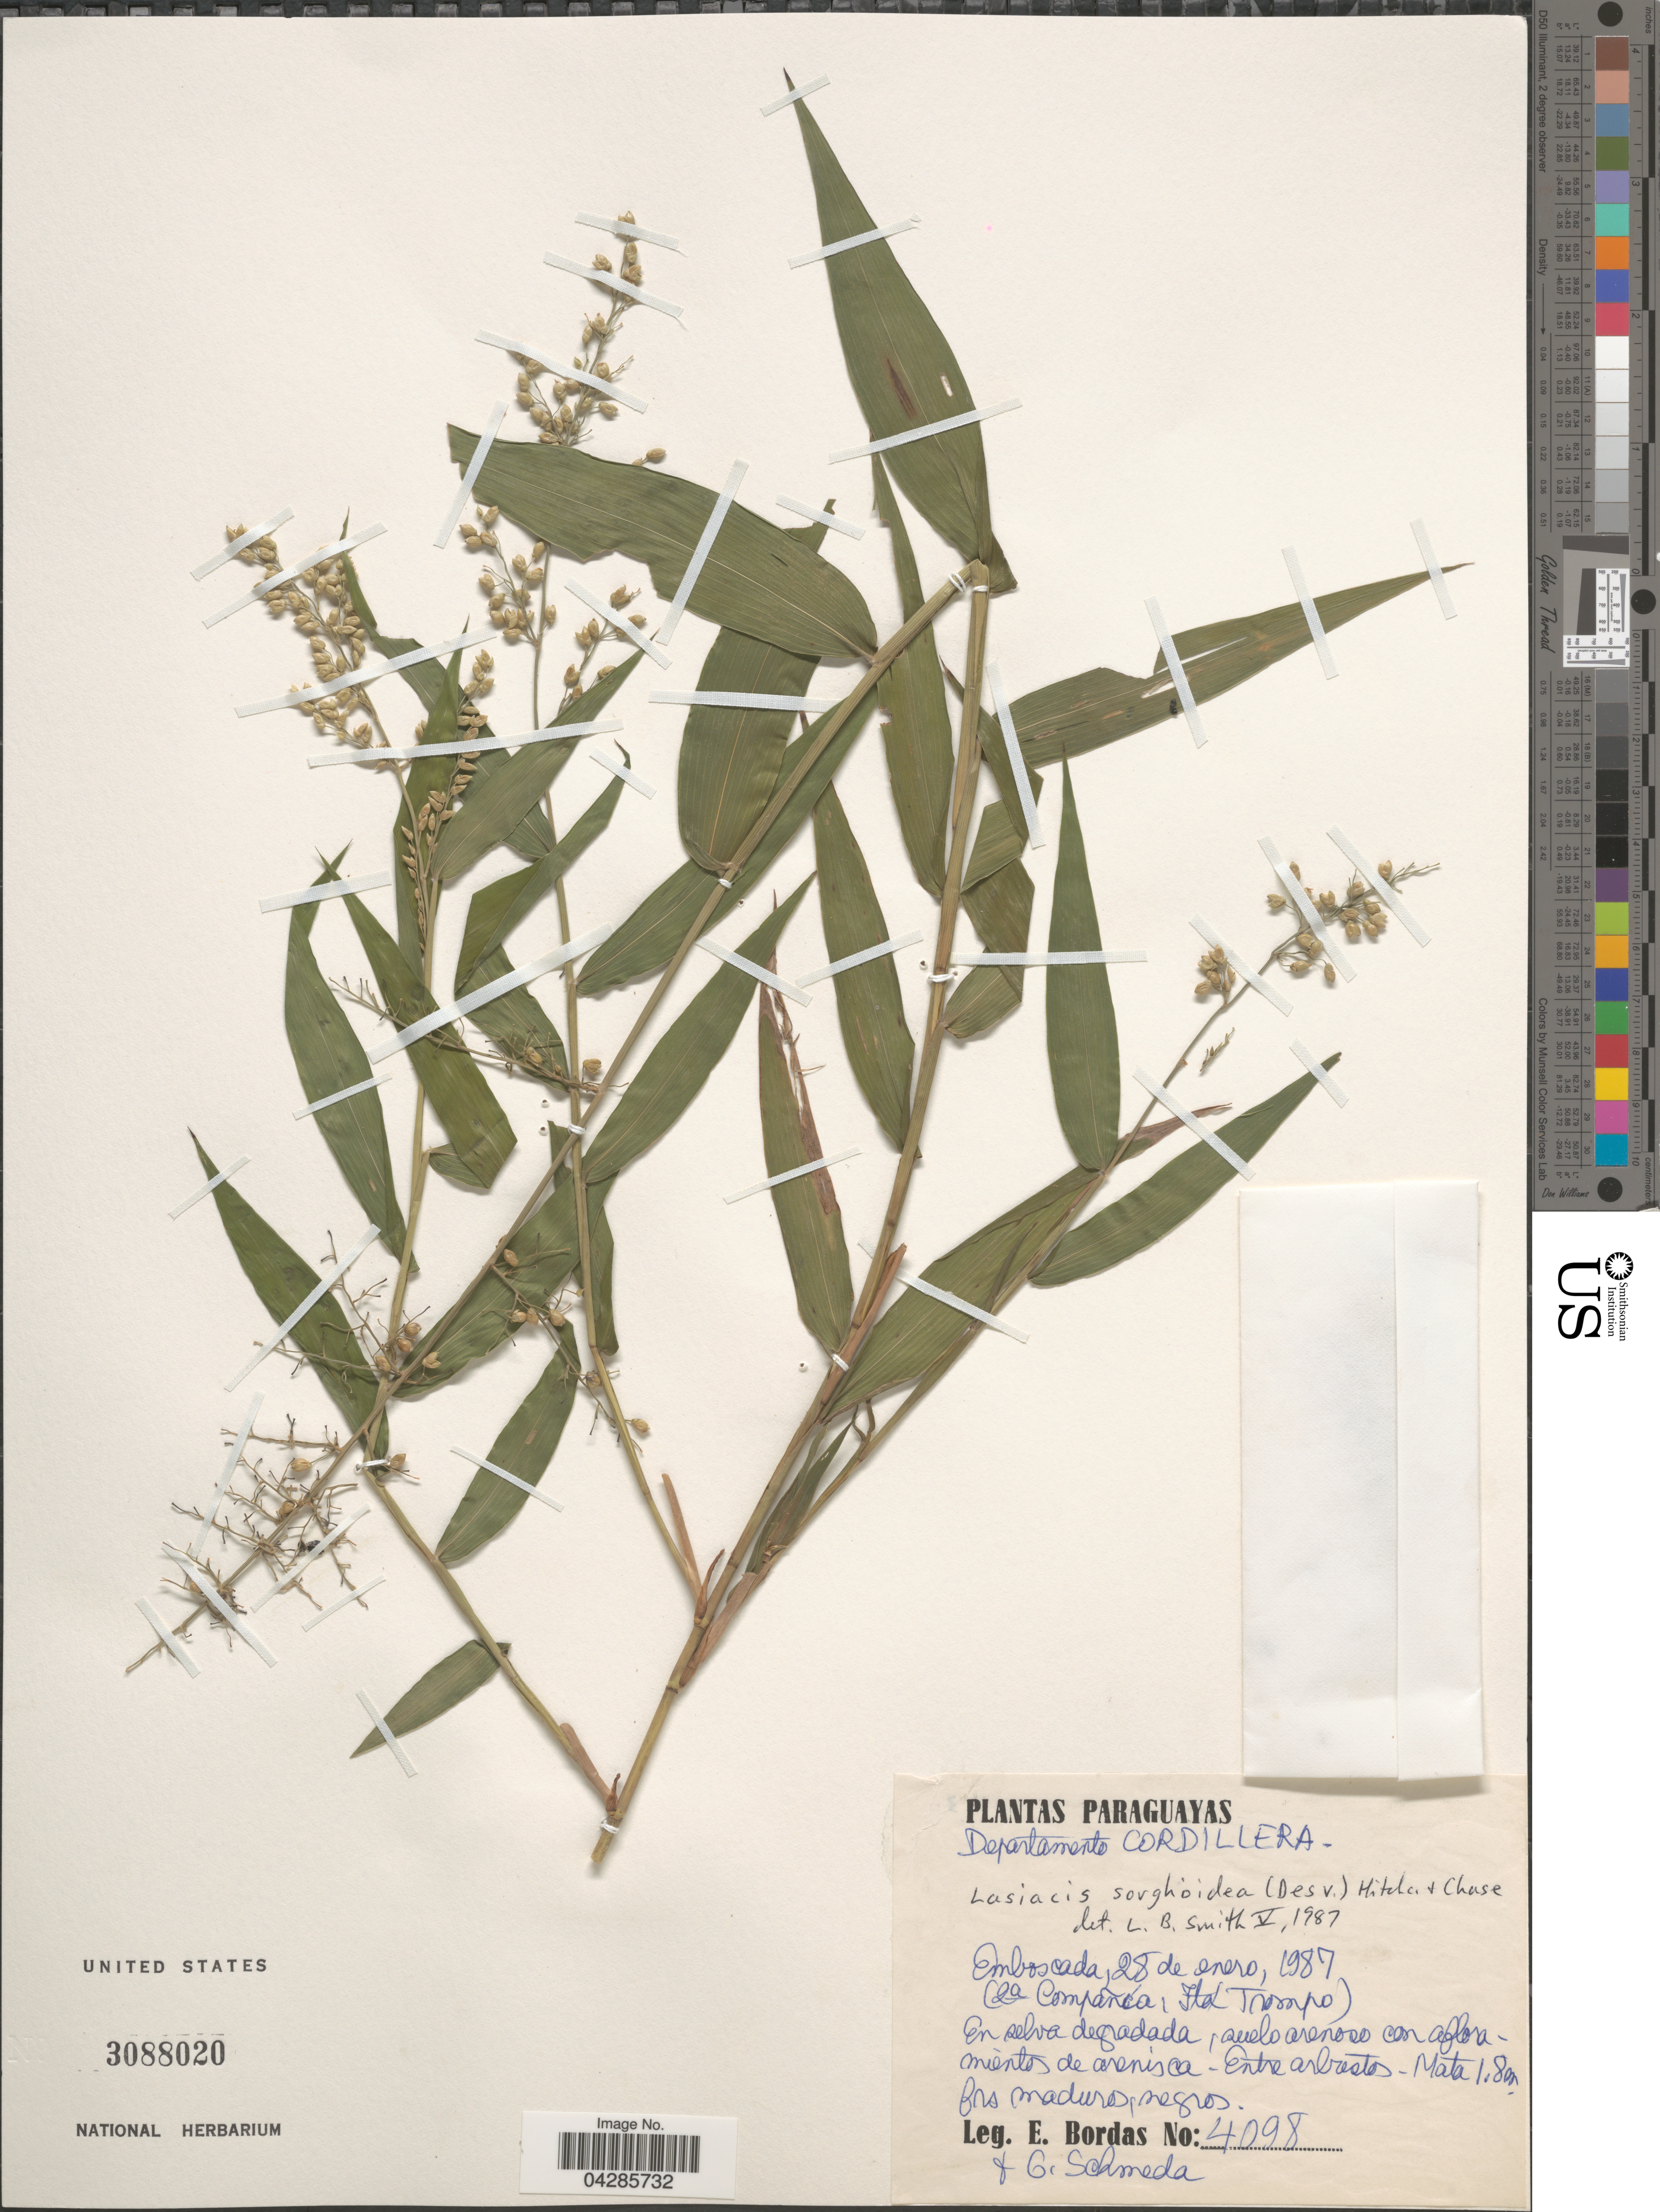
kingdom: Plantae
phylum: Tracheophyta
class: Liliopsida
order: Poales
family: Poaceae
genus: Lasiacis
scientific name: Lasiacis sorghoidea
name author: (Desv. ex Ham.) Hitchc. & Chase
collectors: E. Bordas & G. Schmeda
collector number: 4098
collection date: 1987-01-28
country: Paraguay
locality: Emboscada. (2a Compaña, Itd Trompo).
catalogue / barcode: US 3088020